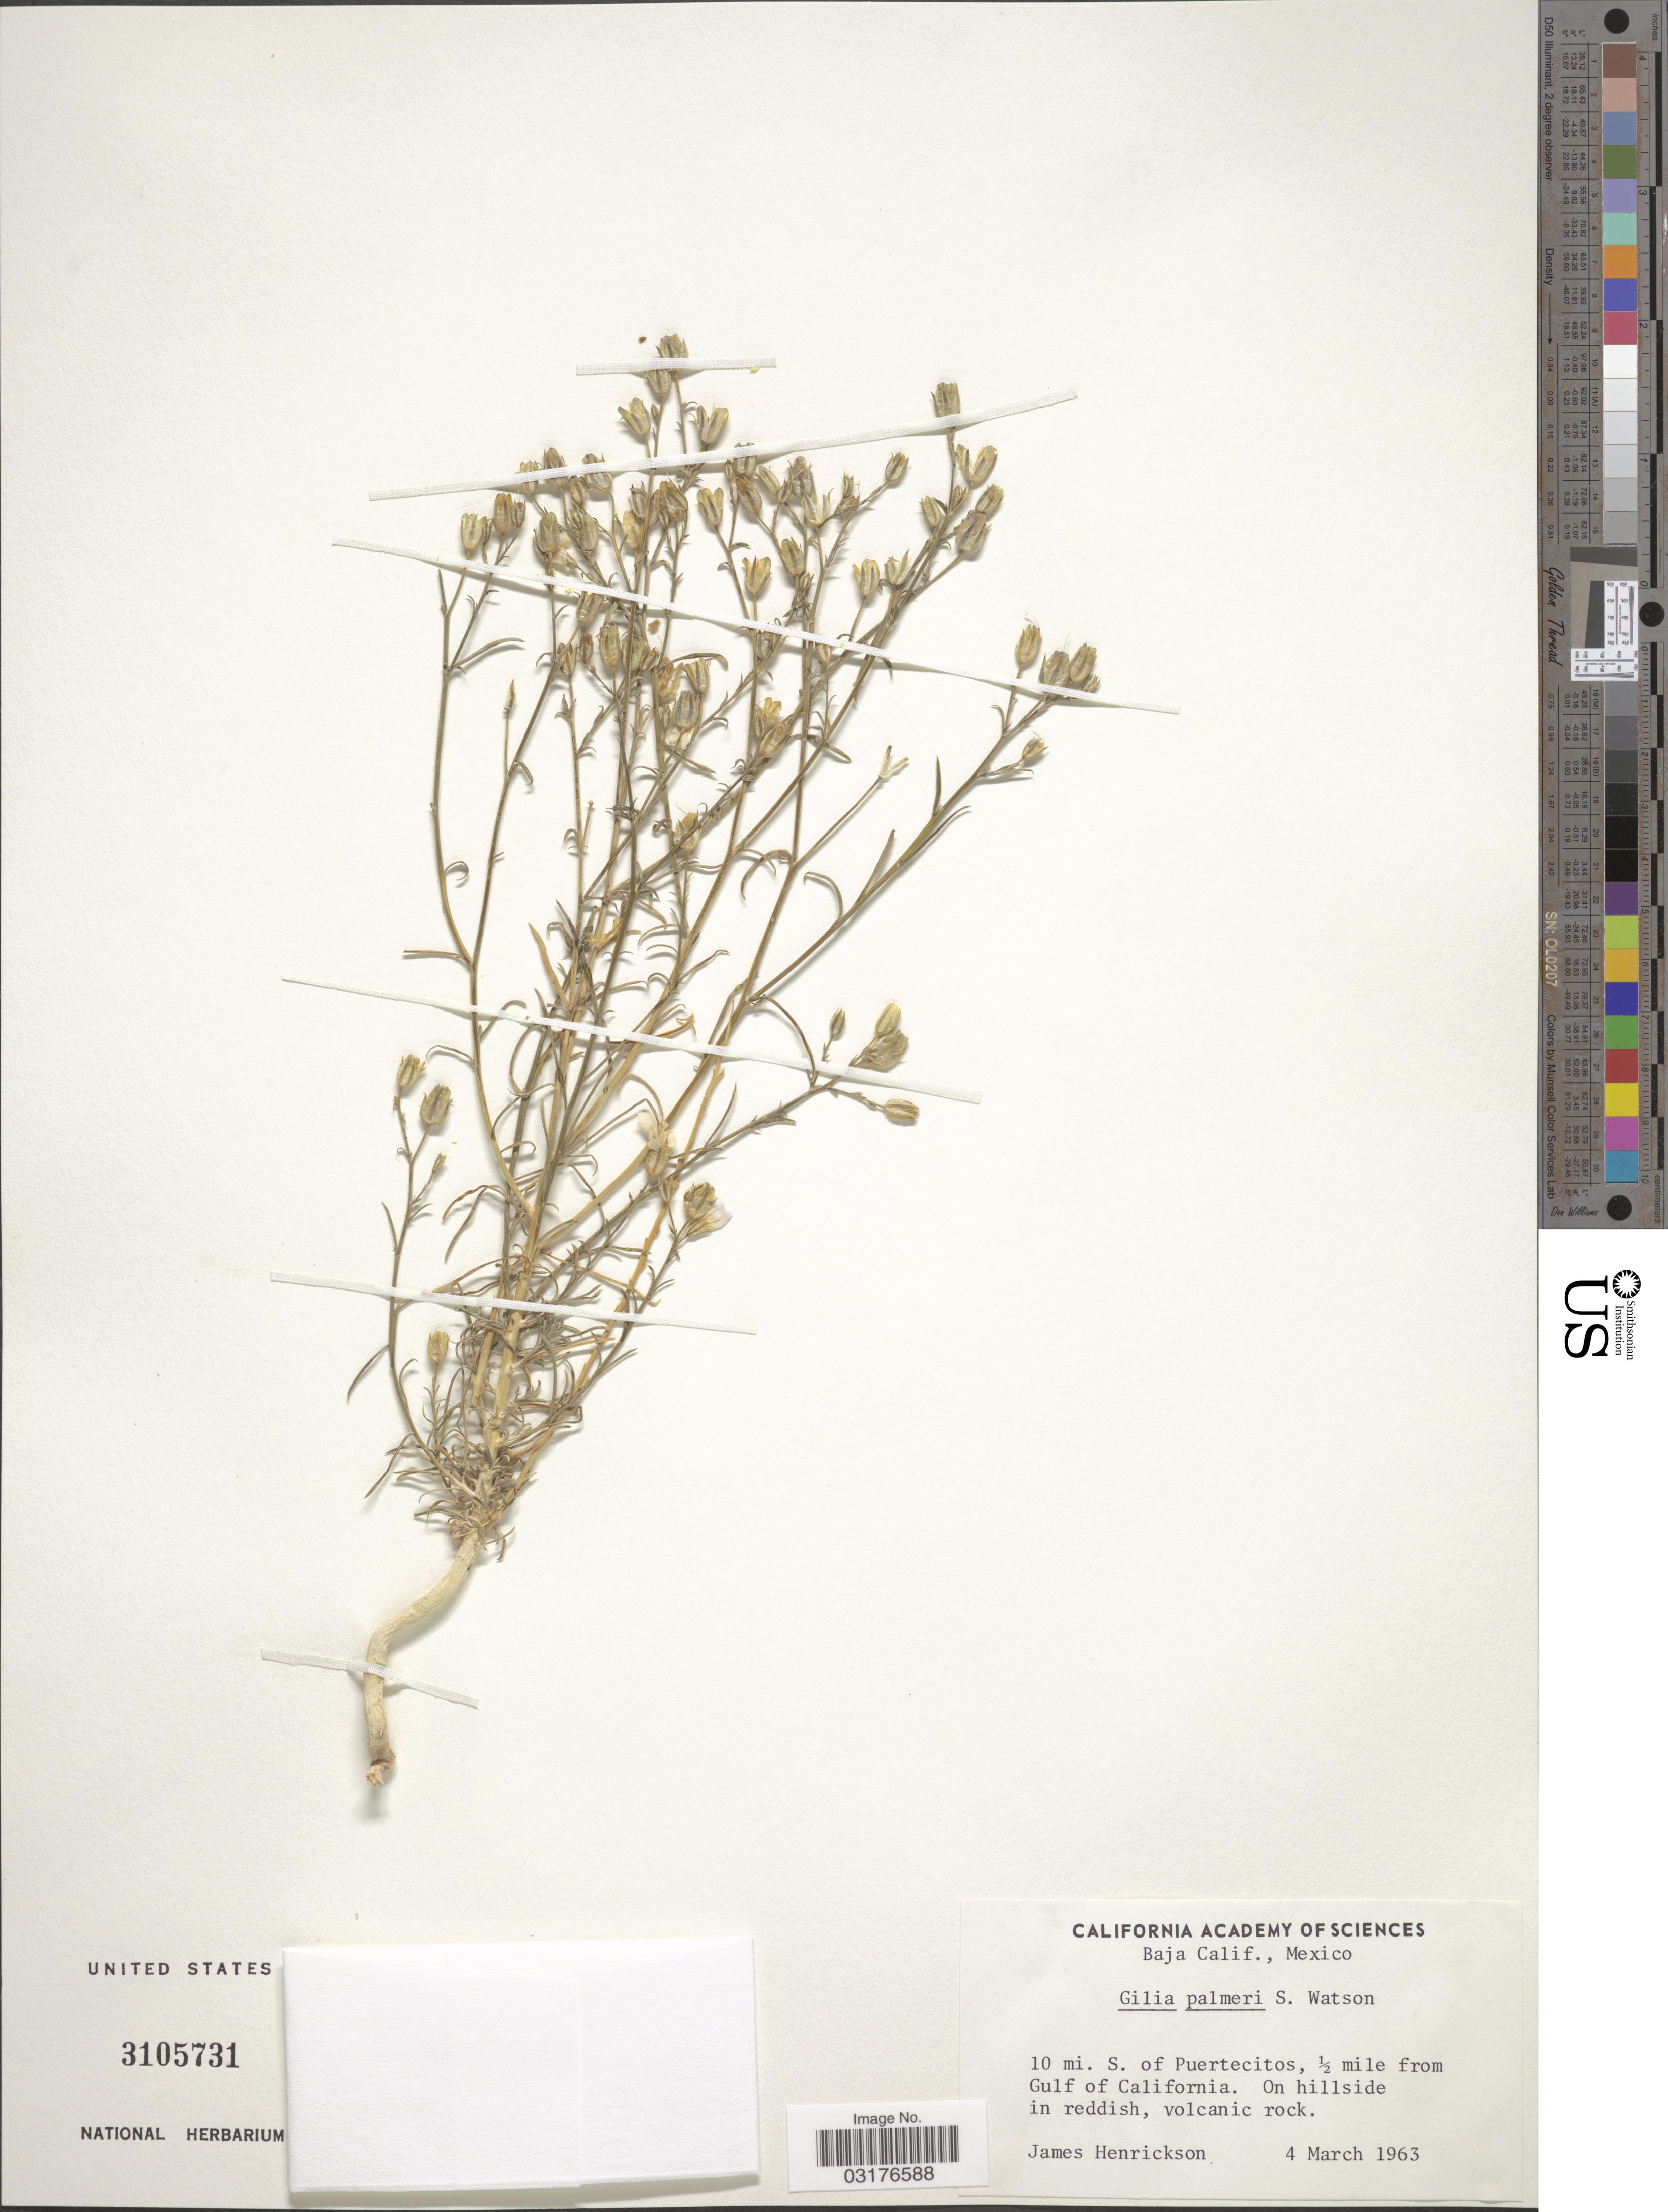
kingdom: Plantae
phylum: Tracheophyta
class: Magnoliopsida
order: Ericales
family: Polemoniaceae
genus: Bryantiella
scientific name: Bryantiella palmeri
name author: (S. Watson) J.M. Porter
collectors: J. Henrickson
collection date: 1963-03-04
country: Mexico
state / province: Baja California Norte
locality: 10 mi. S. of Puertecitos, ½ mile from Gulf of California.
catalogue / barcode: US 3105731